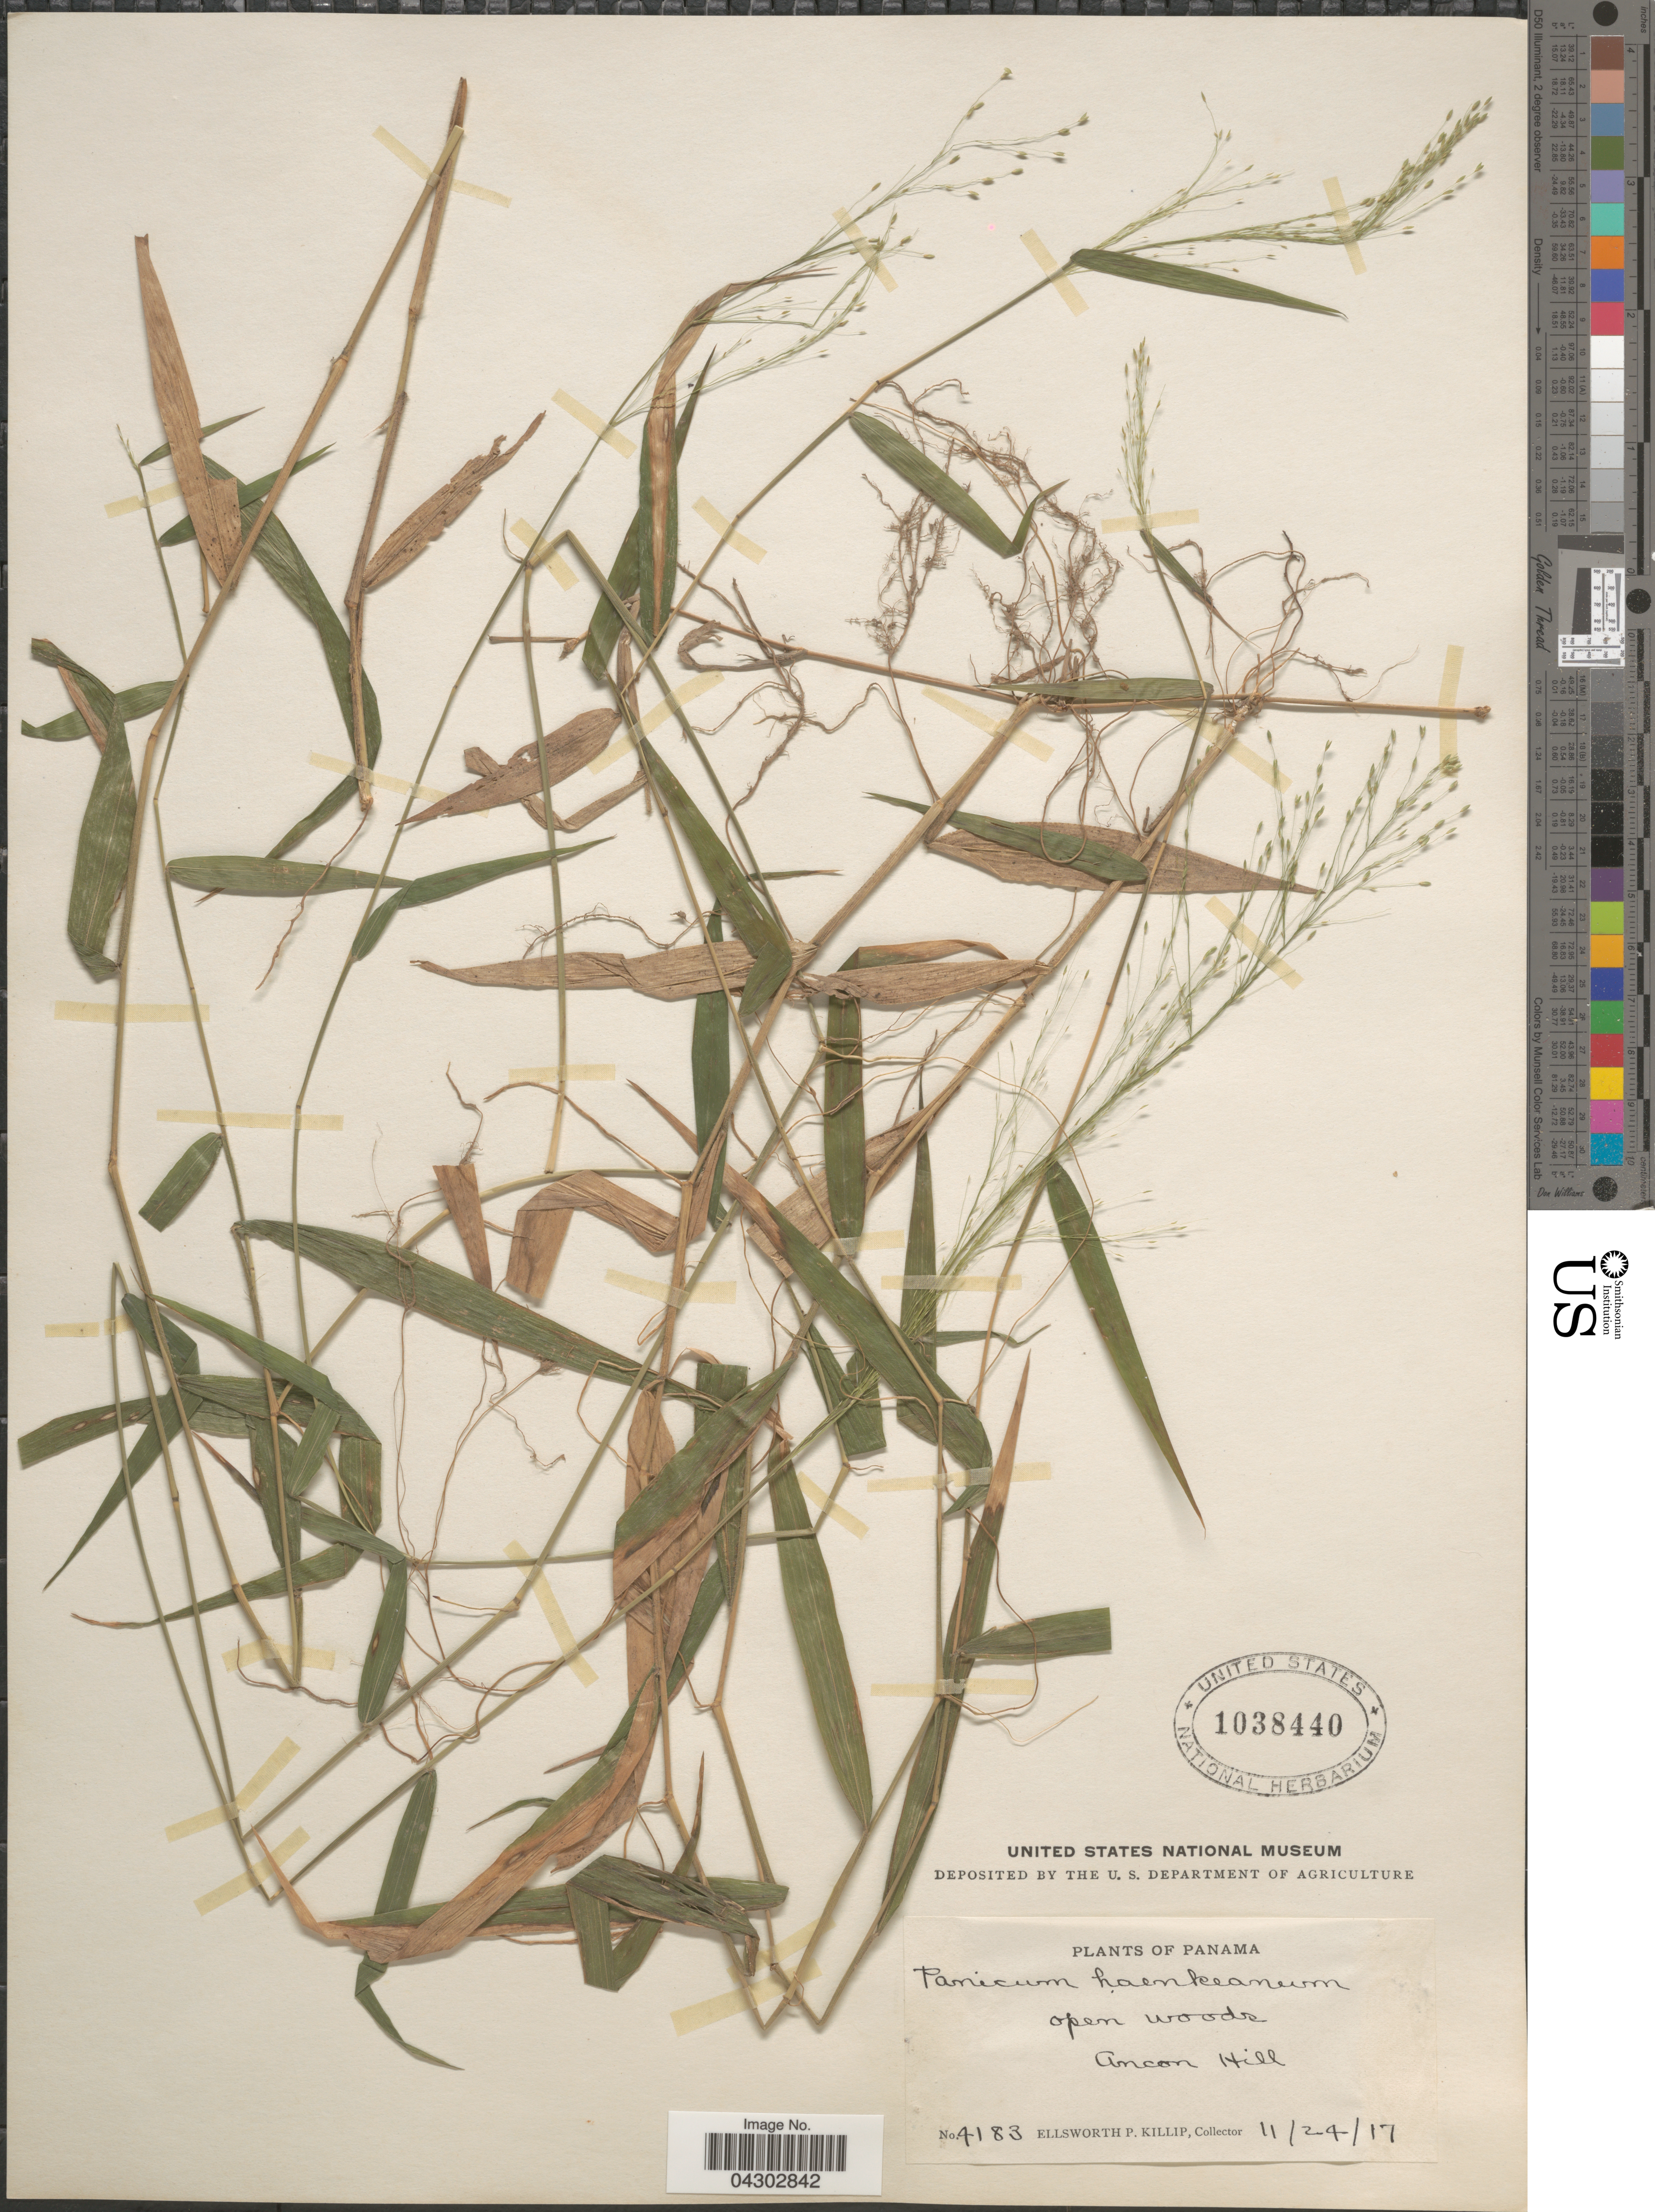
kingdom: Plantae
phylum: Tracheophyta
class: Liliopsida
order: Poales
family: Poaceae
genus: Panicum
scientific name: Panicum haenkeanum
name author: J. Presl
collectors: E. P. Killip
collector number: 4183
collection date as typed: Transcribed d/m/y: 24/11/17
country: Panama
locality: Ancon Hill.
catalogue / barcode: US 1038440